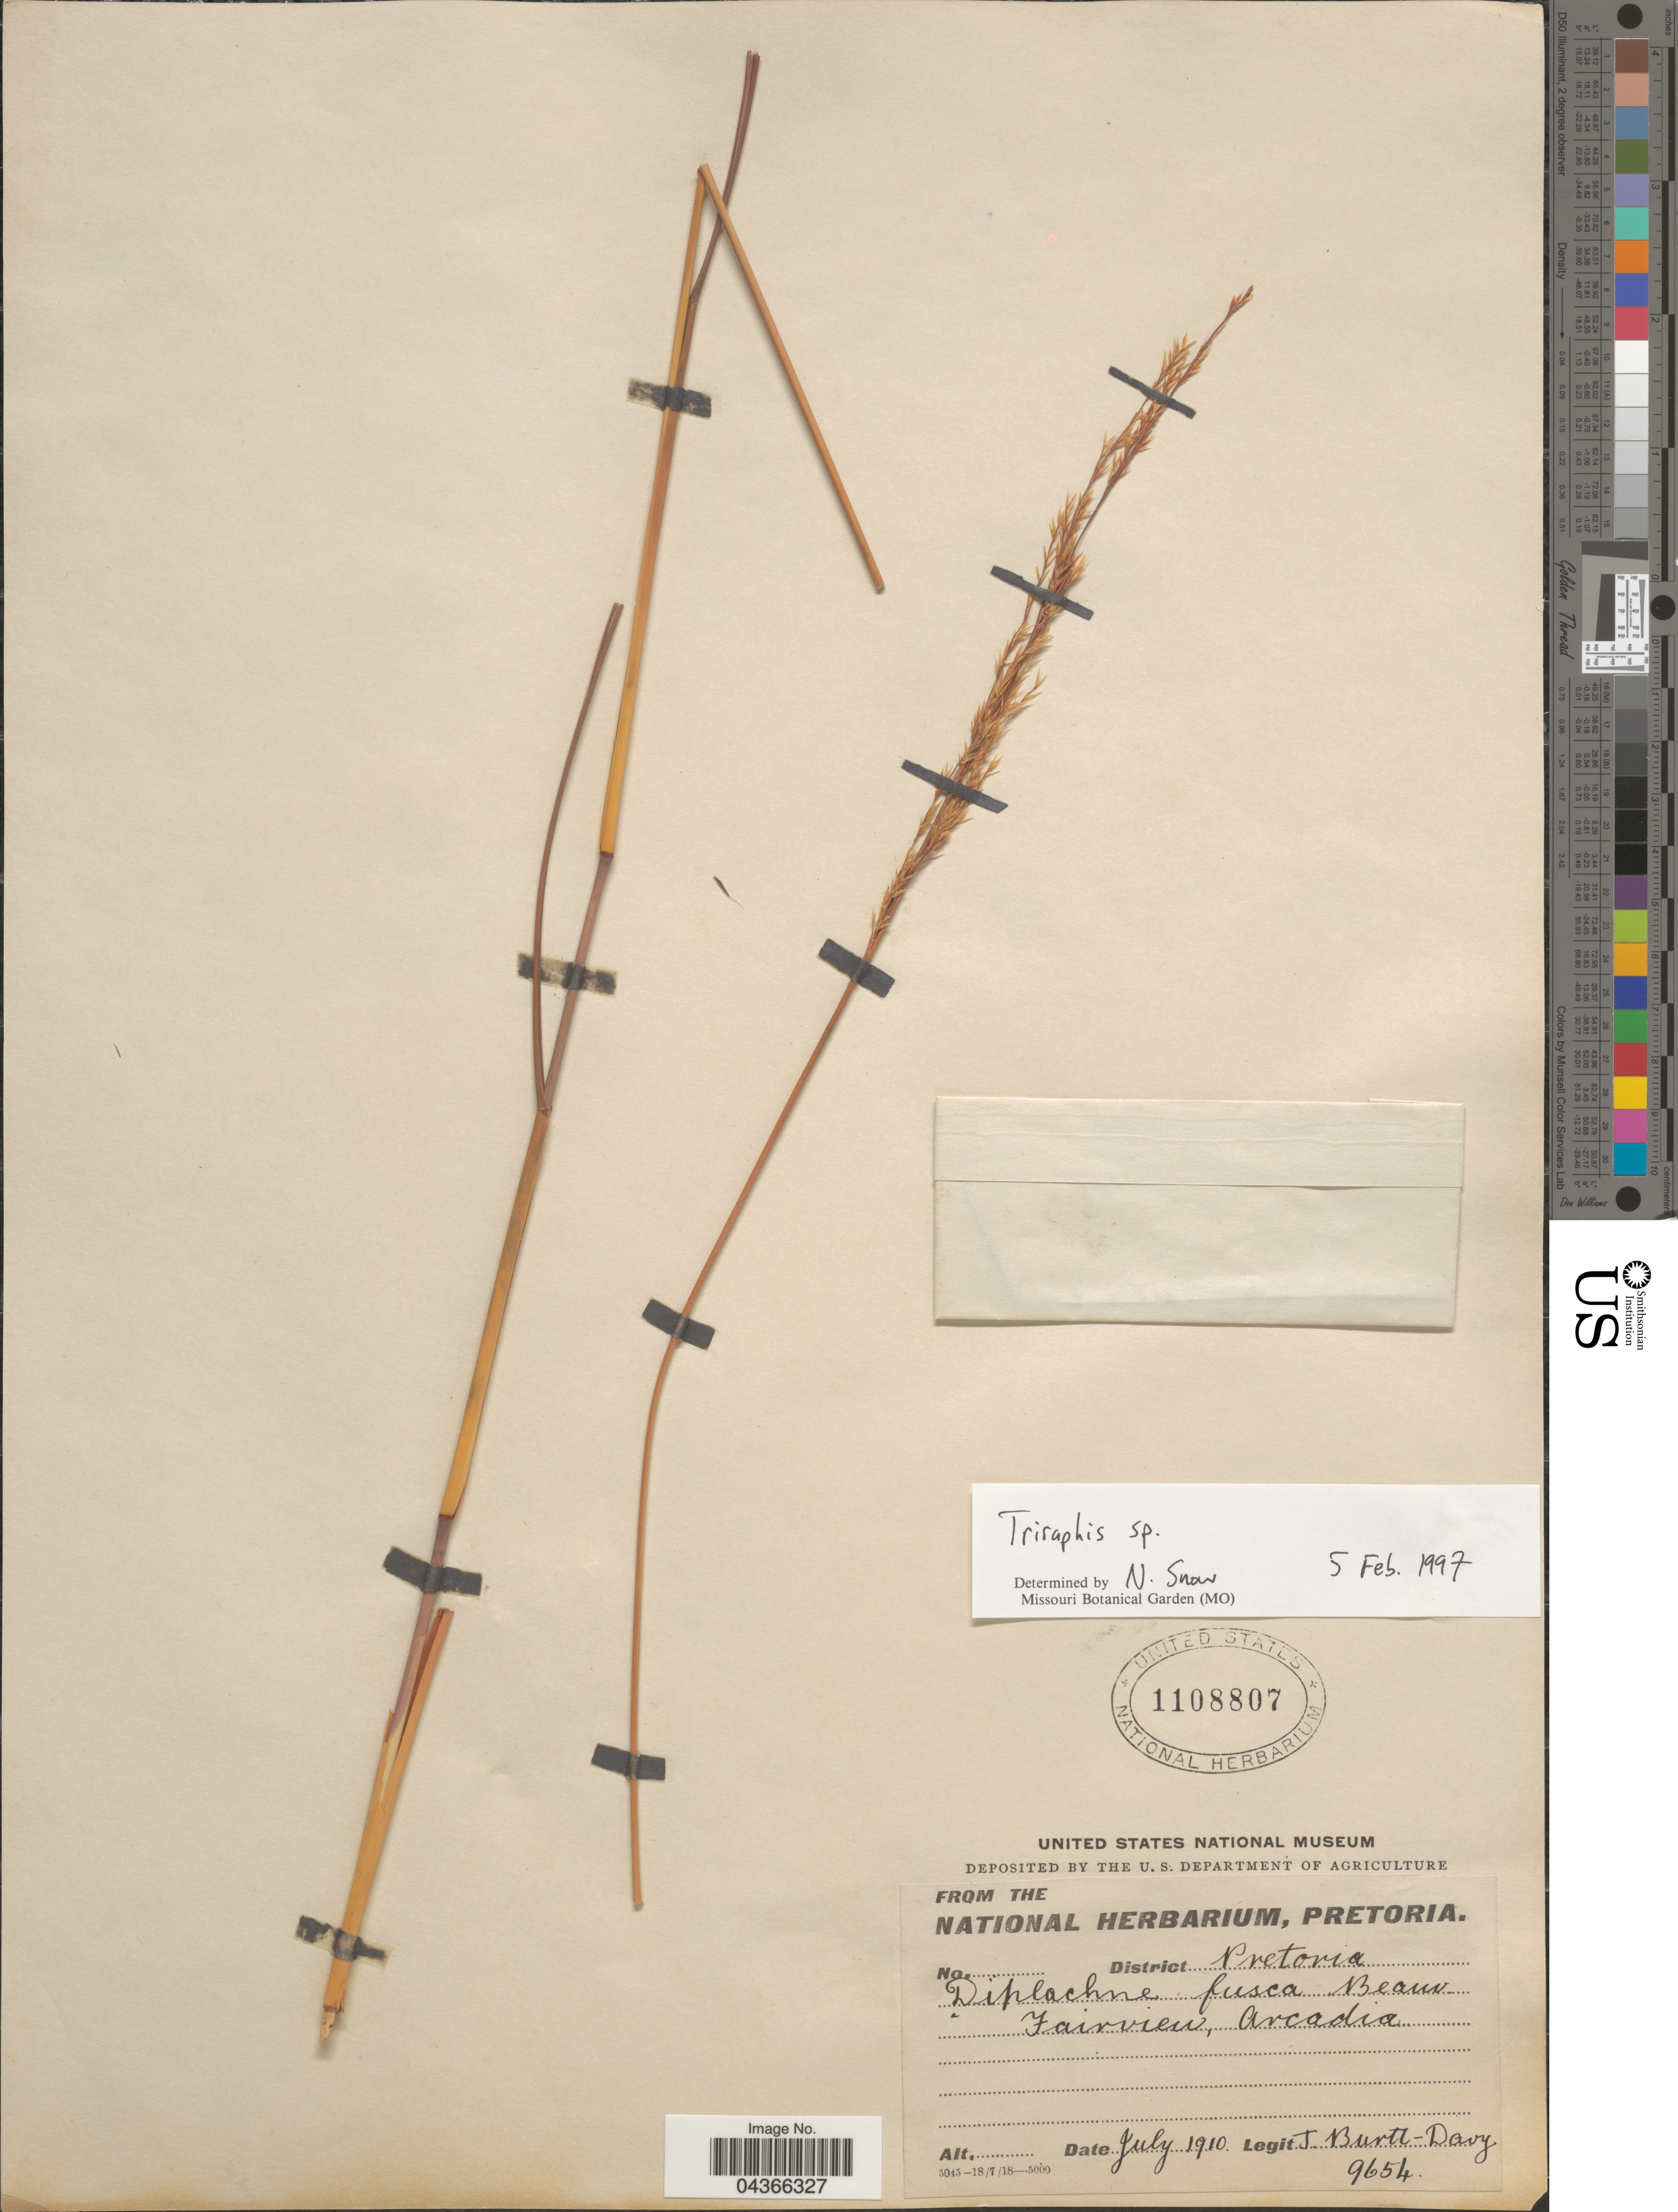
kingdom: Plantae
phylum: Tracheophyta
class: Liliopsida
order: Poales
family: Poaceae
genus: Triraphis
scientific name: Triraphis sp.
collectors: J. Burtt Davy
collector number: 9654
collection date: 1910-07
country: South Africa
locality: District Pretoria. Fairview, Arcadia.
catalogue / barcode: US 1108807